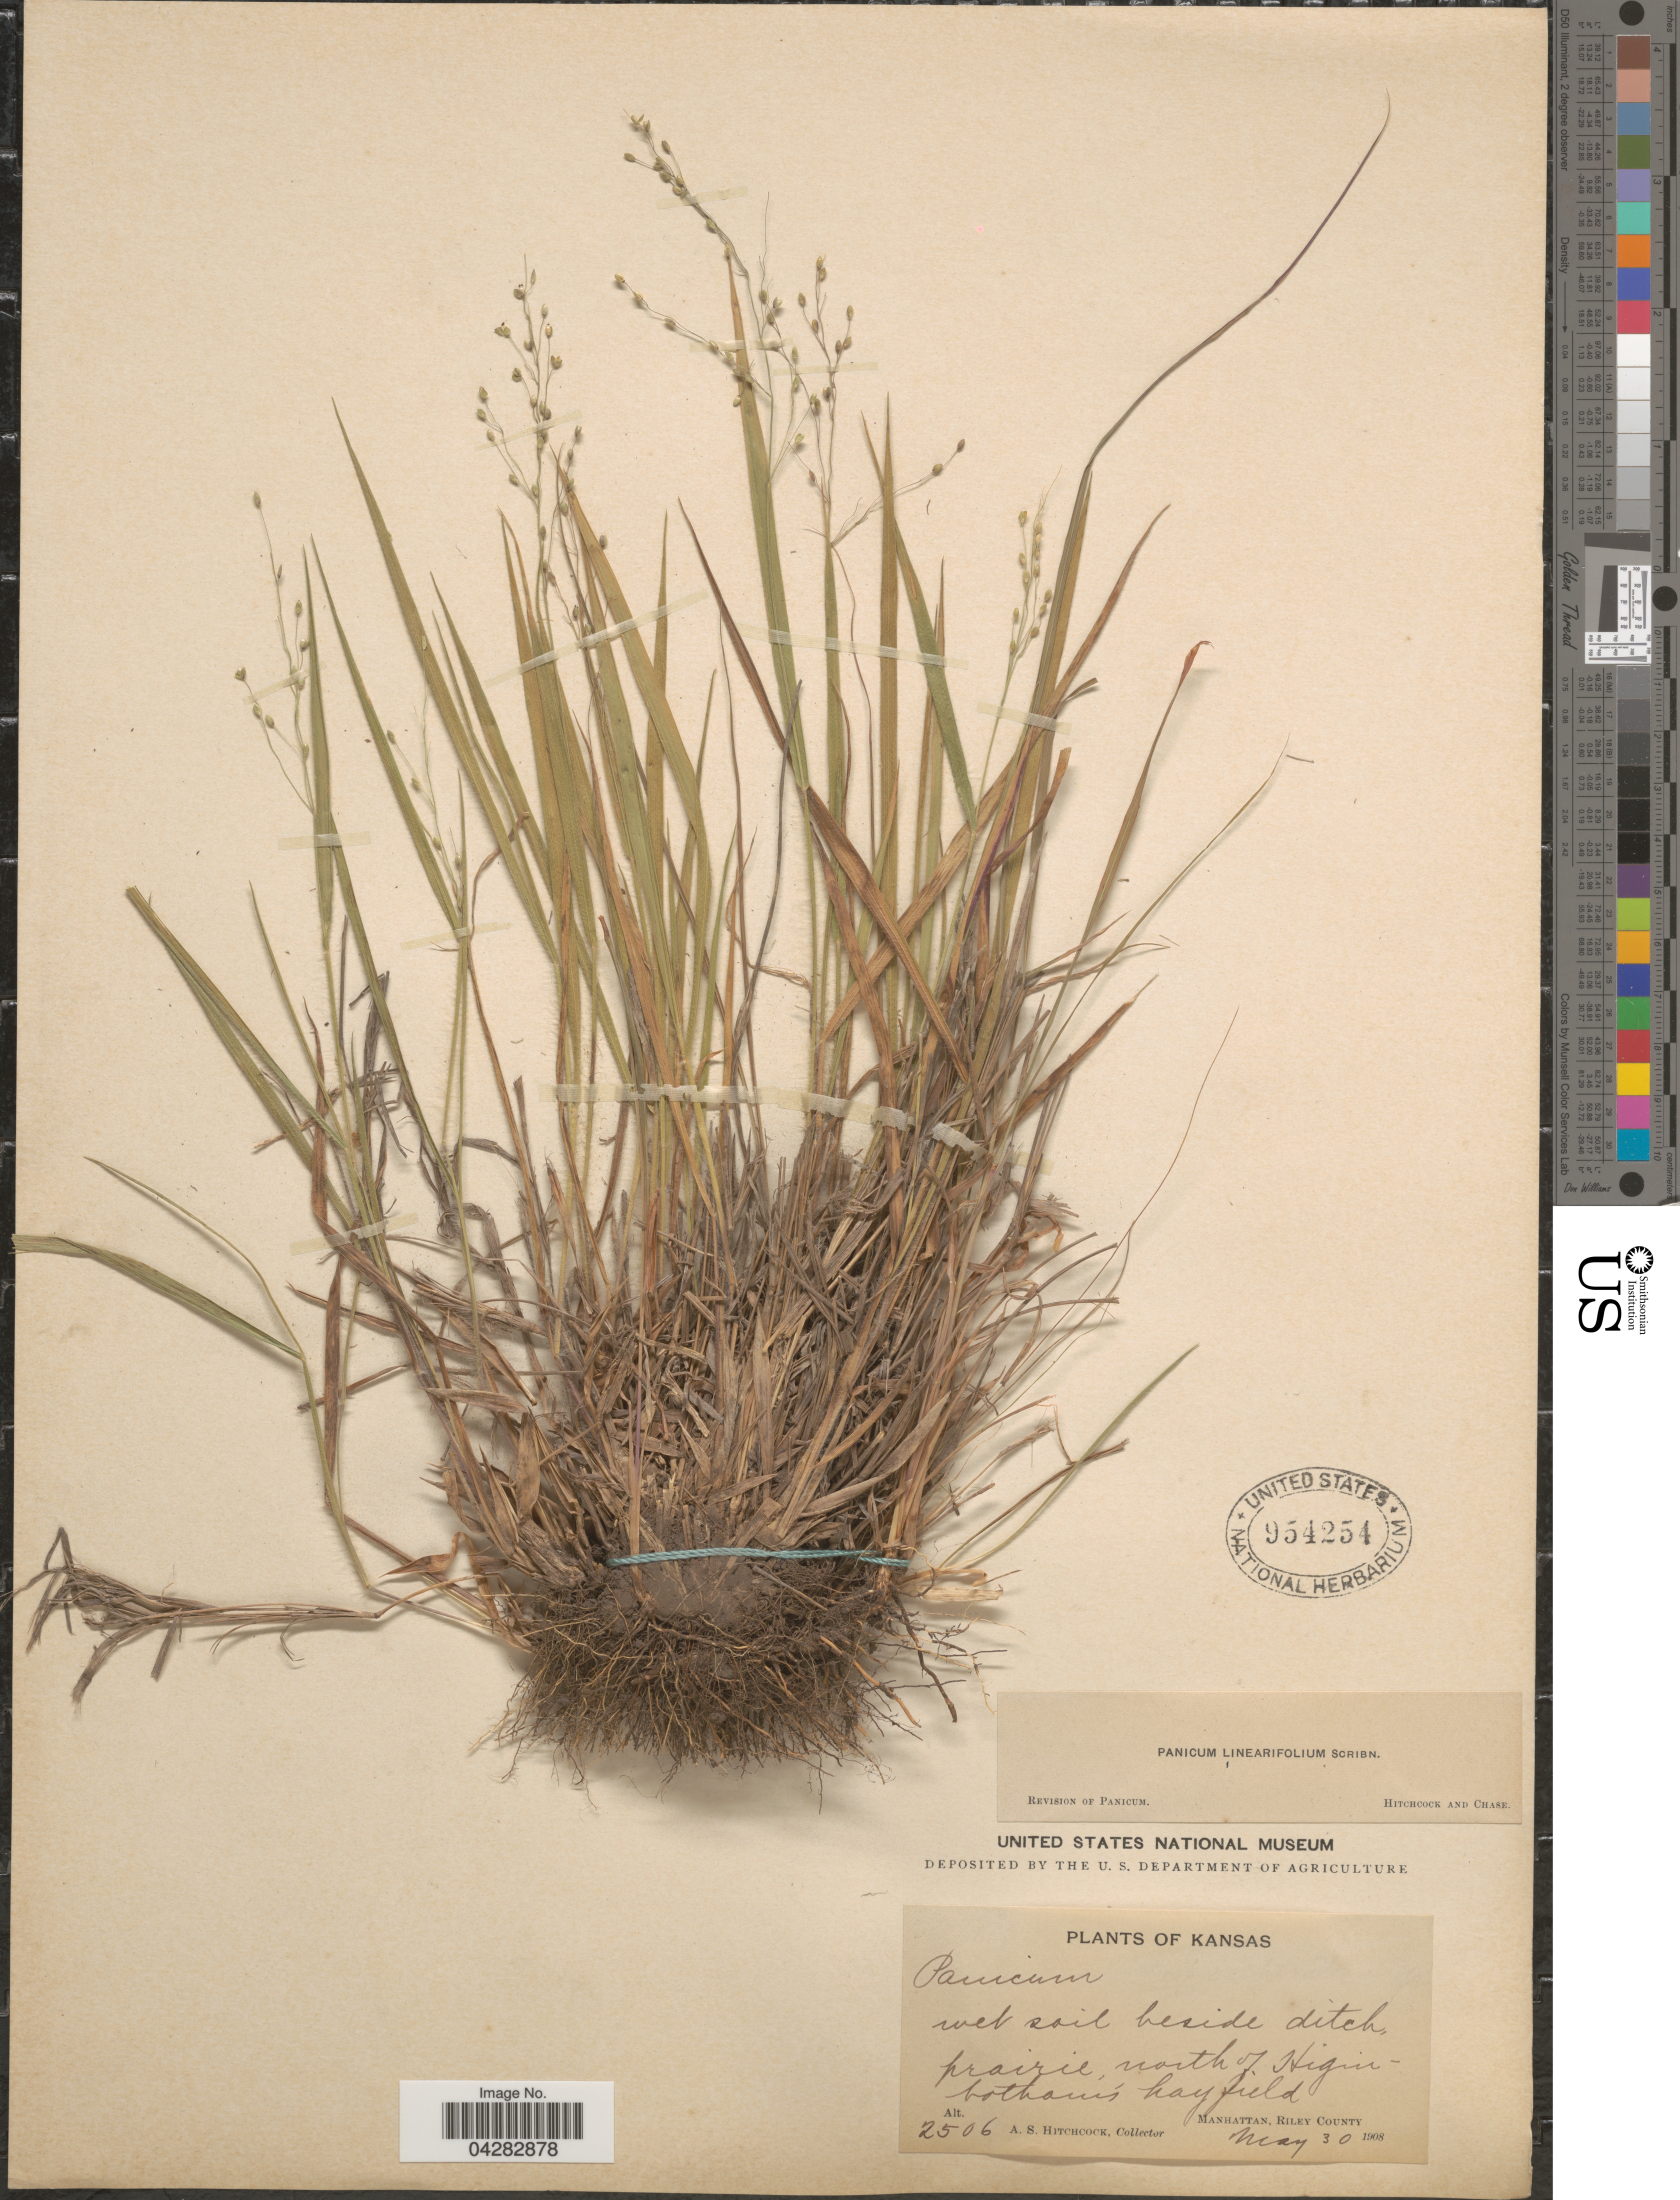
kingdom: Plantae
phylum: Tracheophyta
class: Liliopsida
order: Poales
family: Poaceae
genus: Dichanthelium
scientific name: Dichanthelium linearifolium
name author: (Scribn.) Gould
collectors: A. S. Hitchcock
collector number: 2506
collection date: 1908-05-30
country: United States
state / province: Kansas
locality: Wet soil beside ditch, prairie, north of Higinbotham's hayfield. Manhattan, Riley County.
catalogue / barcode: US 954254